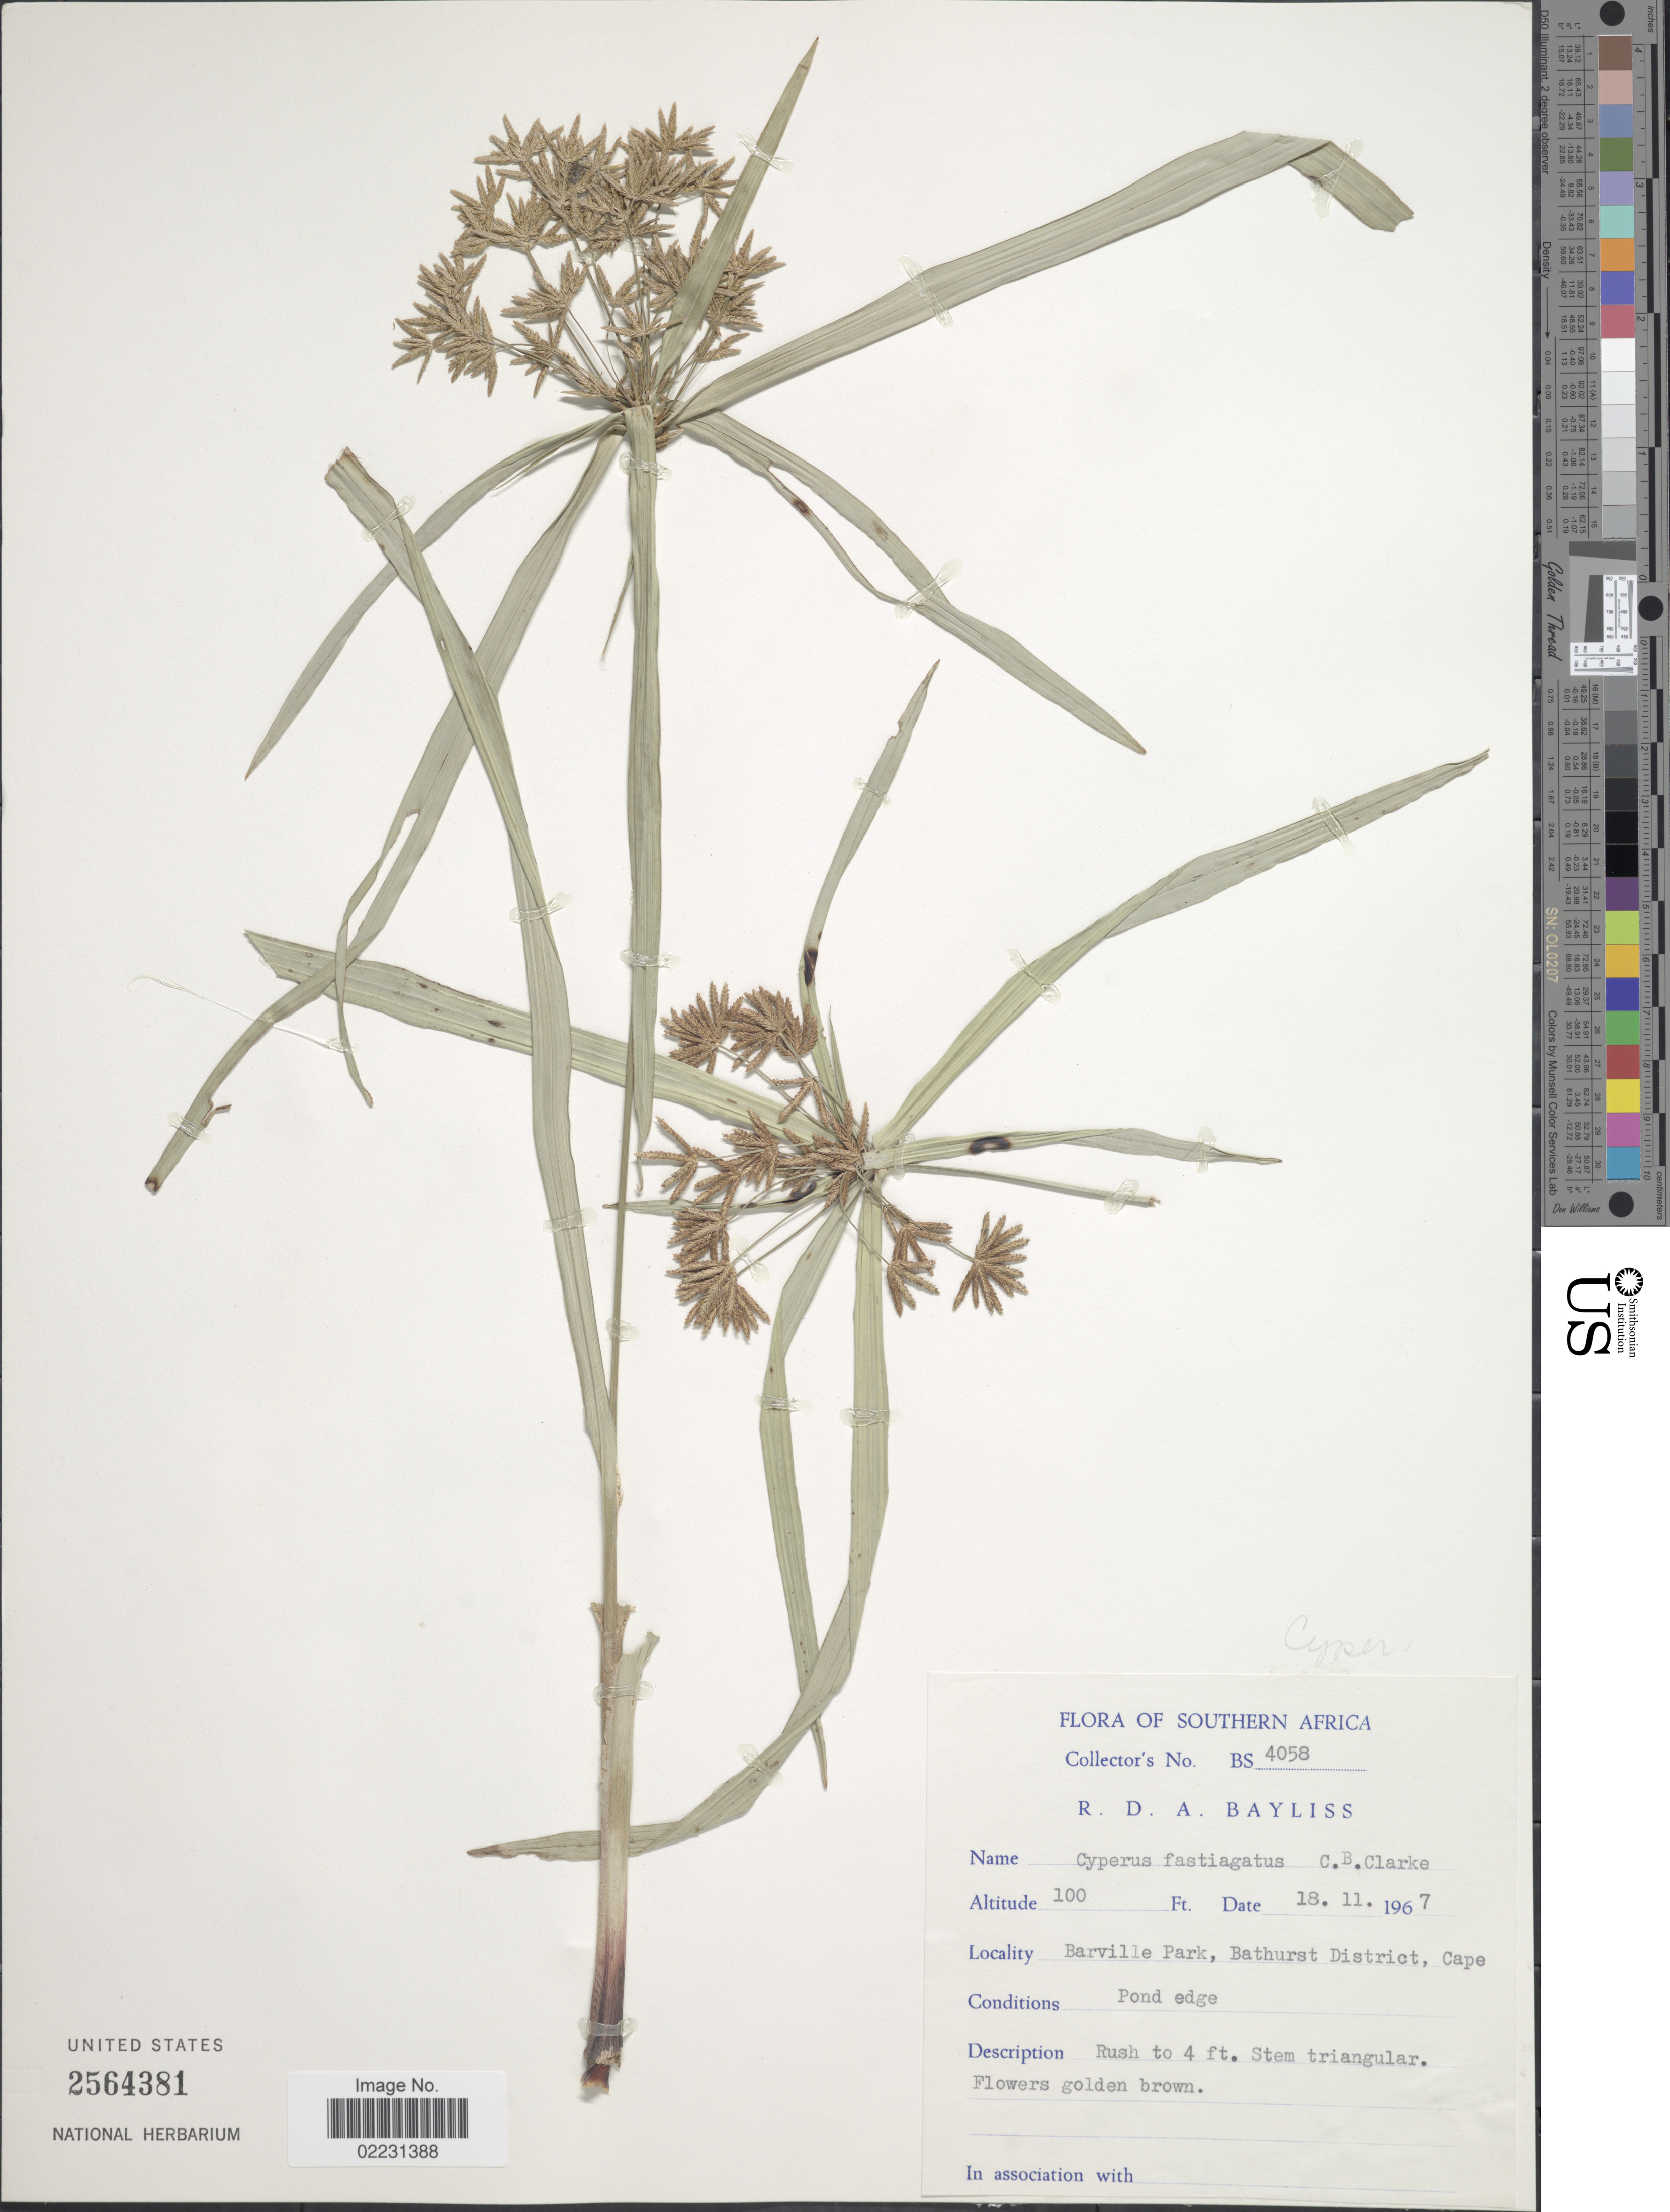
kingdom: Plantae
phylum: Tracheophyta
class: Liliopsida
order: Poales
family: Cyperaceae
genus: Cyperus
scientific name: Cyperus fastigiatus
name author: Rottb.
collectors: R. Bayliss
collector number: BS4058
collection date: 1967-11-18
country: South Africa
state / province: Eastern Cape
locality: Southern Africa, Braville Park, Bathurst District, Cape. Pond edge.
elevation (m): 30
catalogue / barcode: US 2564381